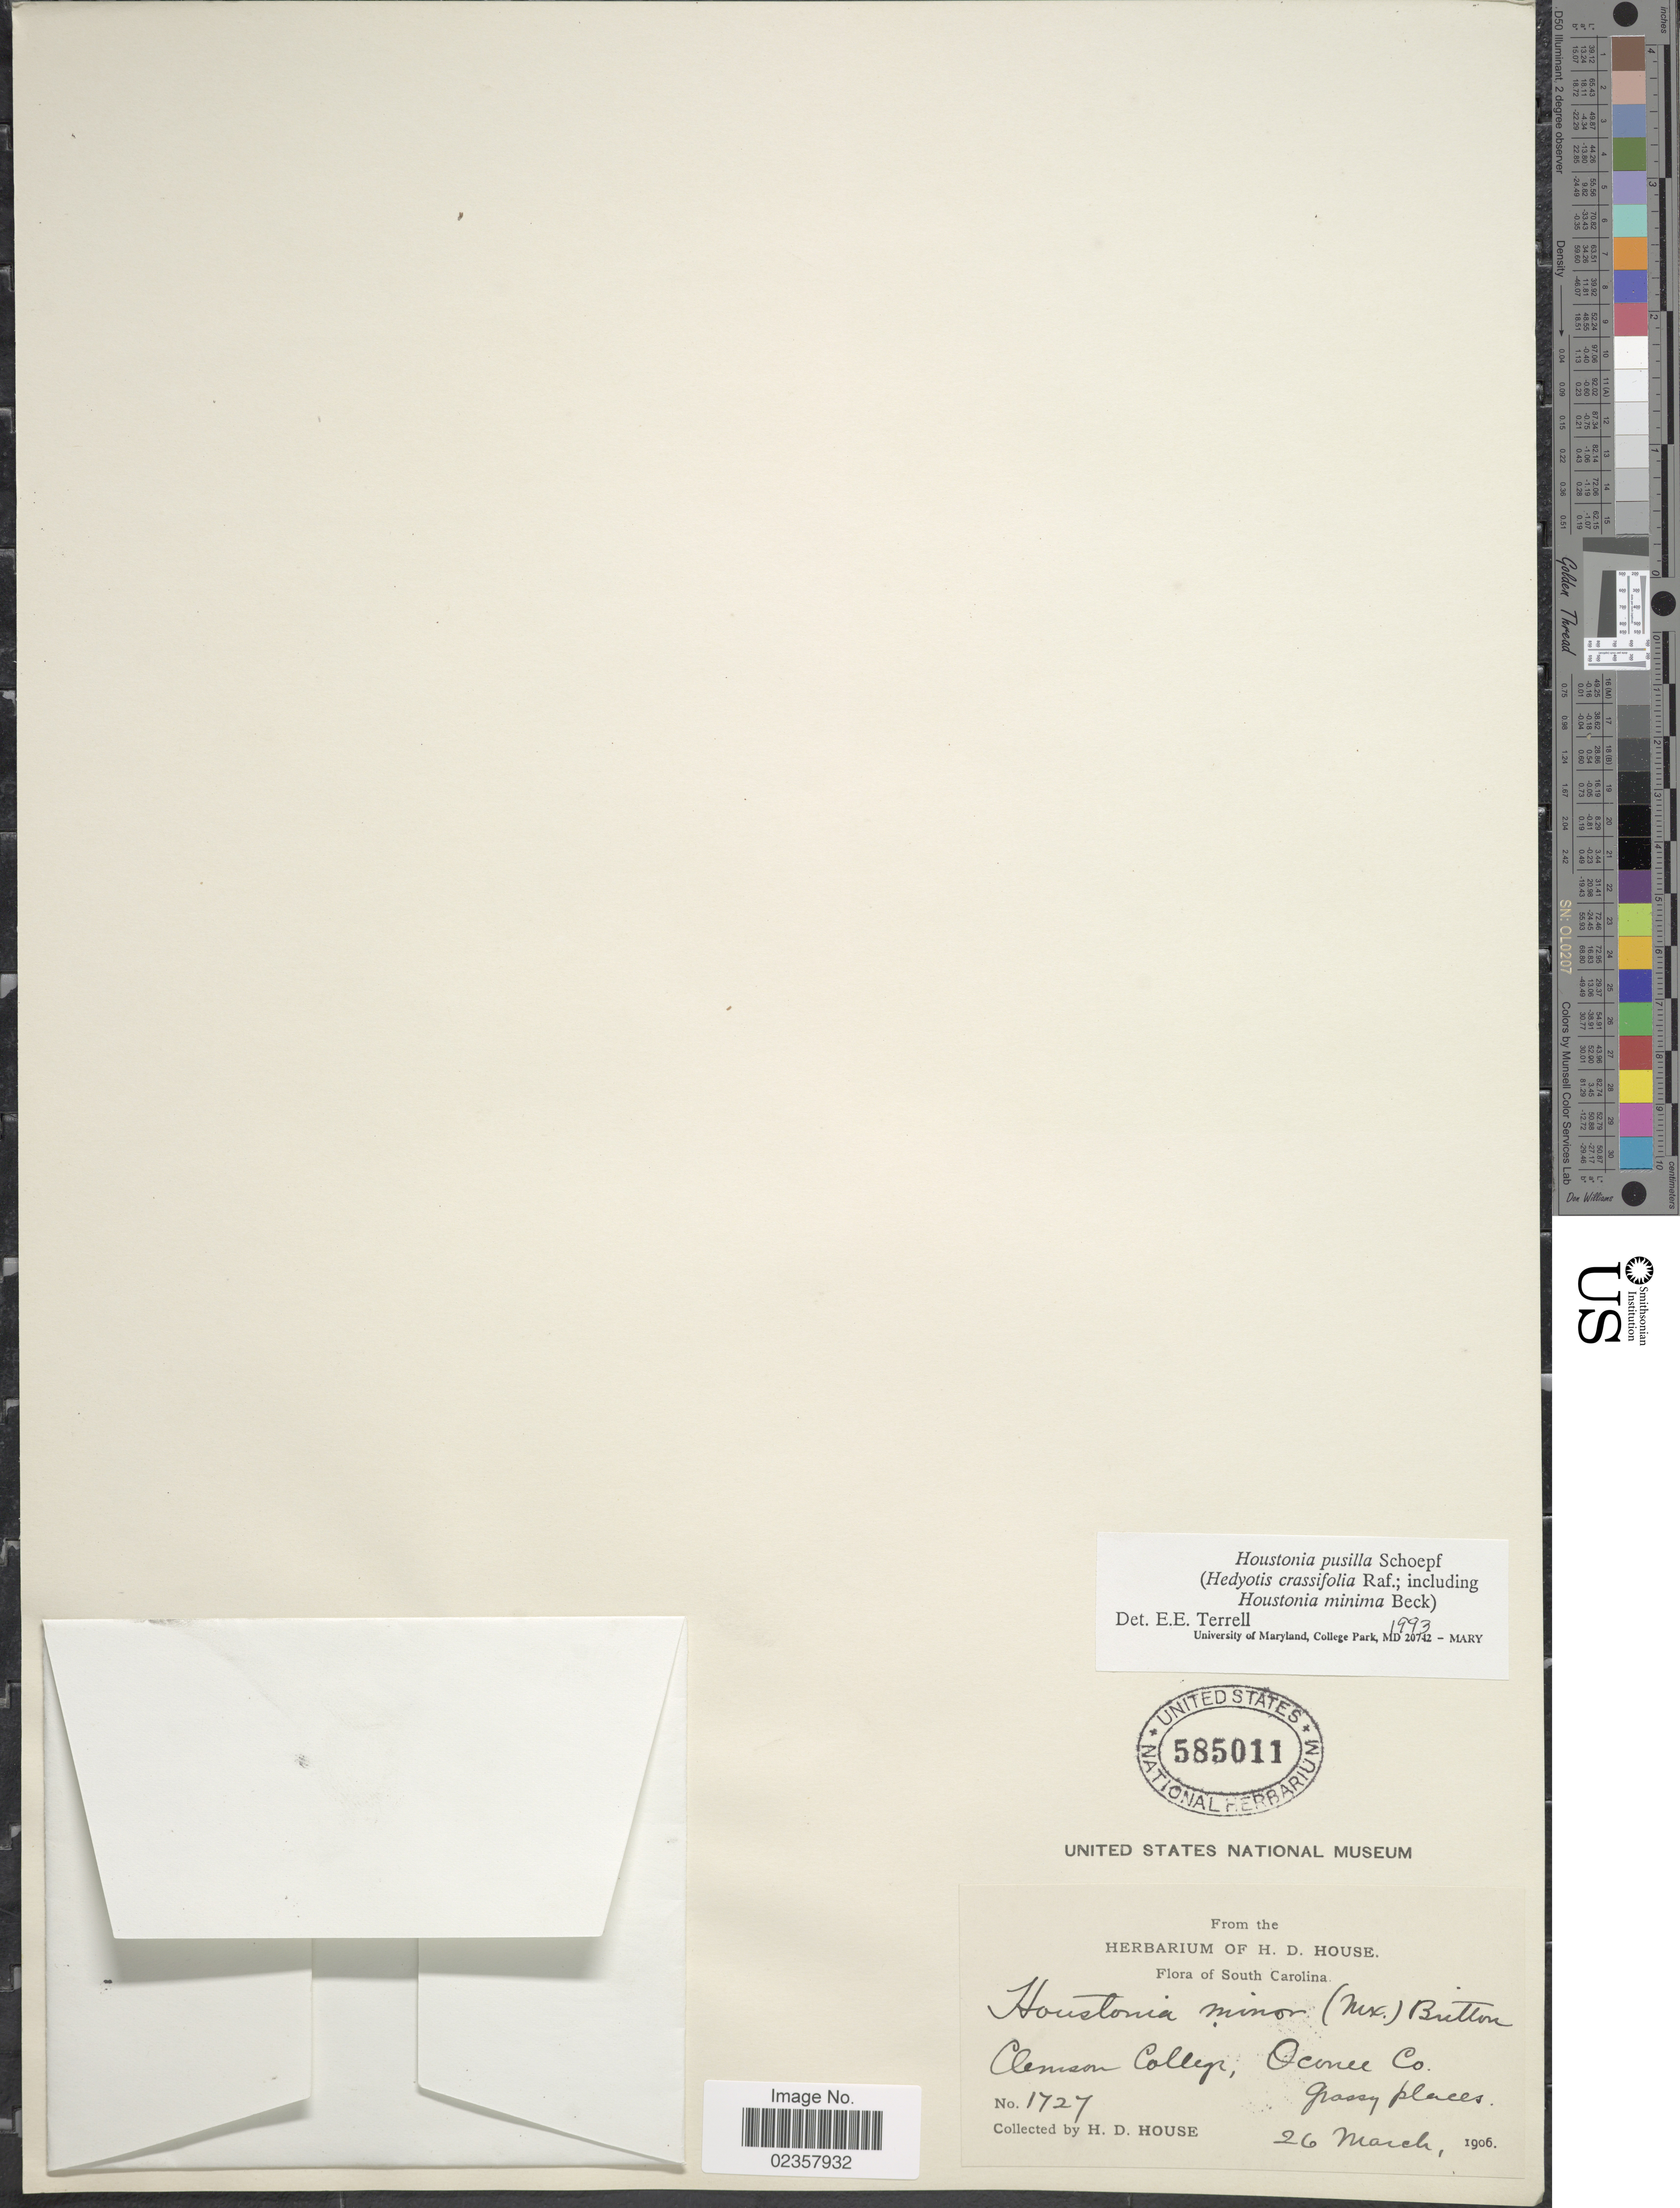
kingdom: Plantae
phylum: Tracheophyta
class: Magnoliopsida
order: Gentianales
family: Rubiaceae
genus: Houstonia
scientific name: Houstonia pusilla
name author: Schoepf.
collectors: H. D. House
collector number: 1727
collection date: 1906-03-26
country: United States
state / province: South Carolina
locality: Clemson College, Oconee Co. Grassy places.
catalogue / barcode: US 585011